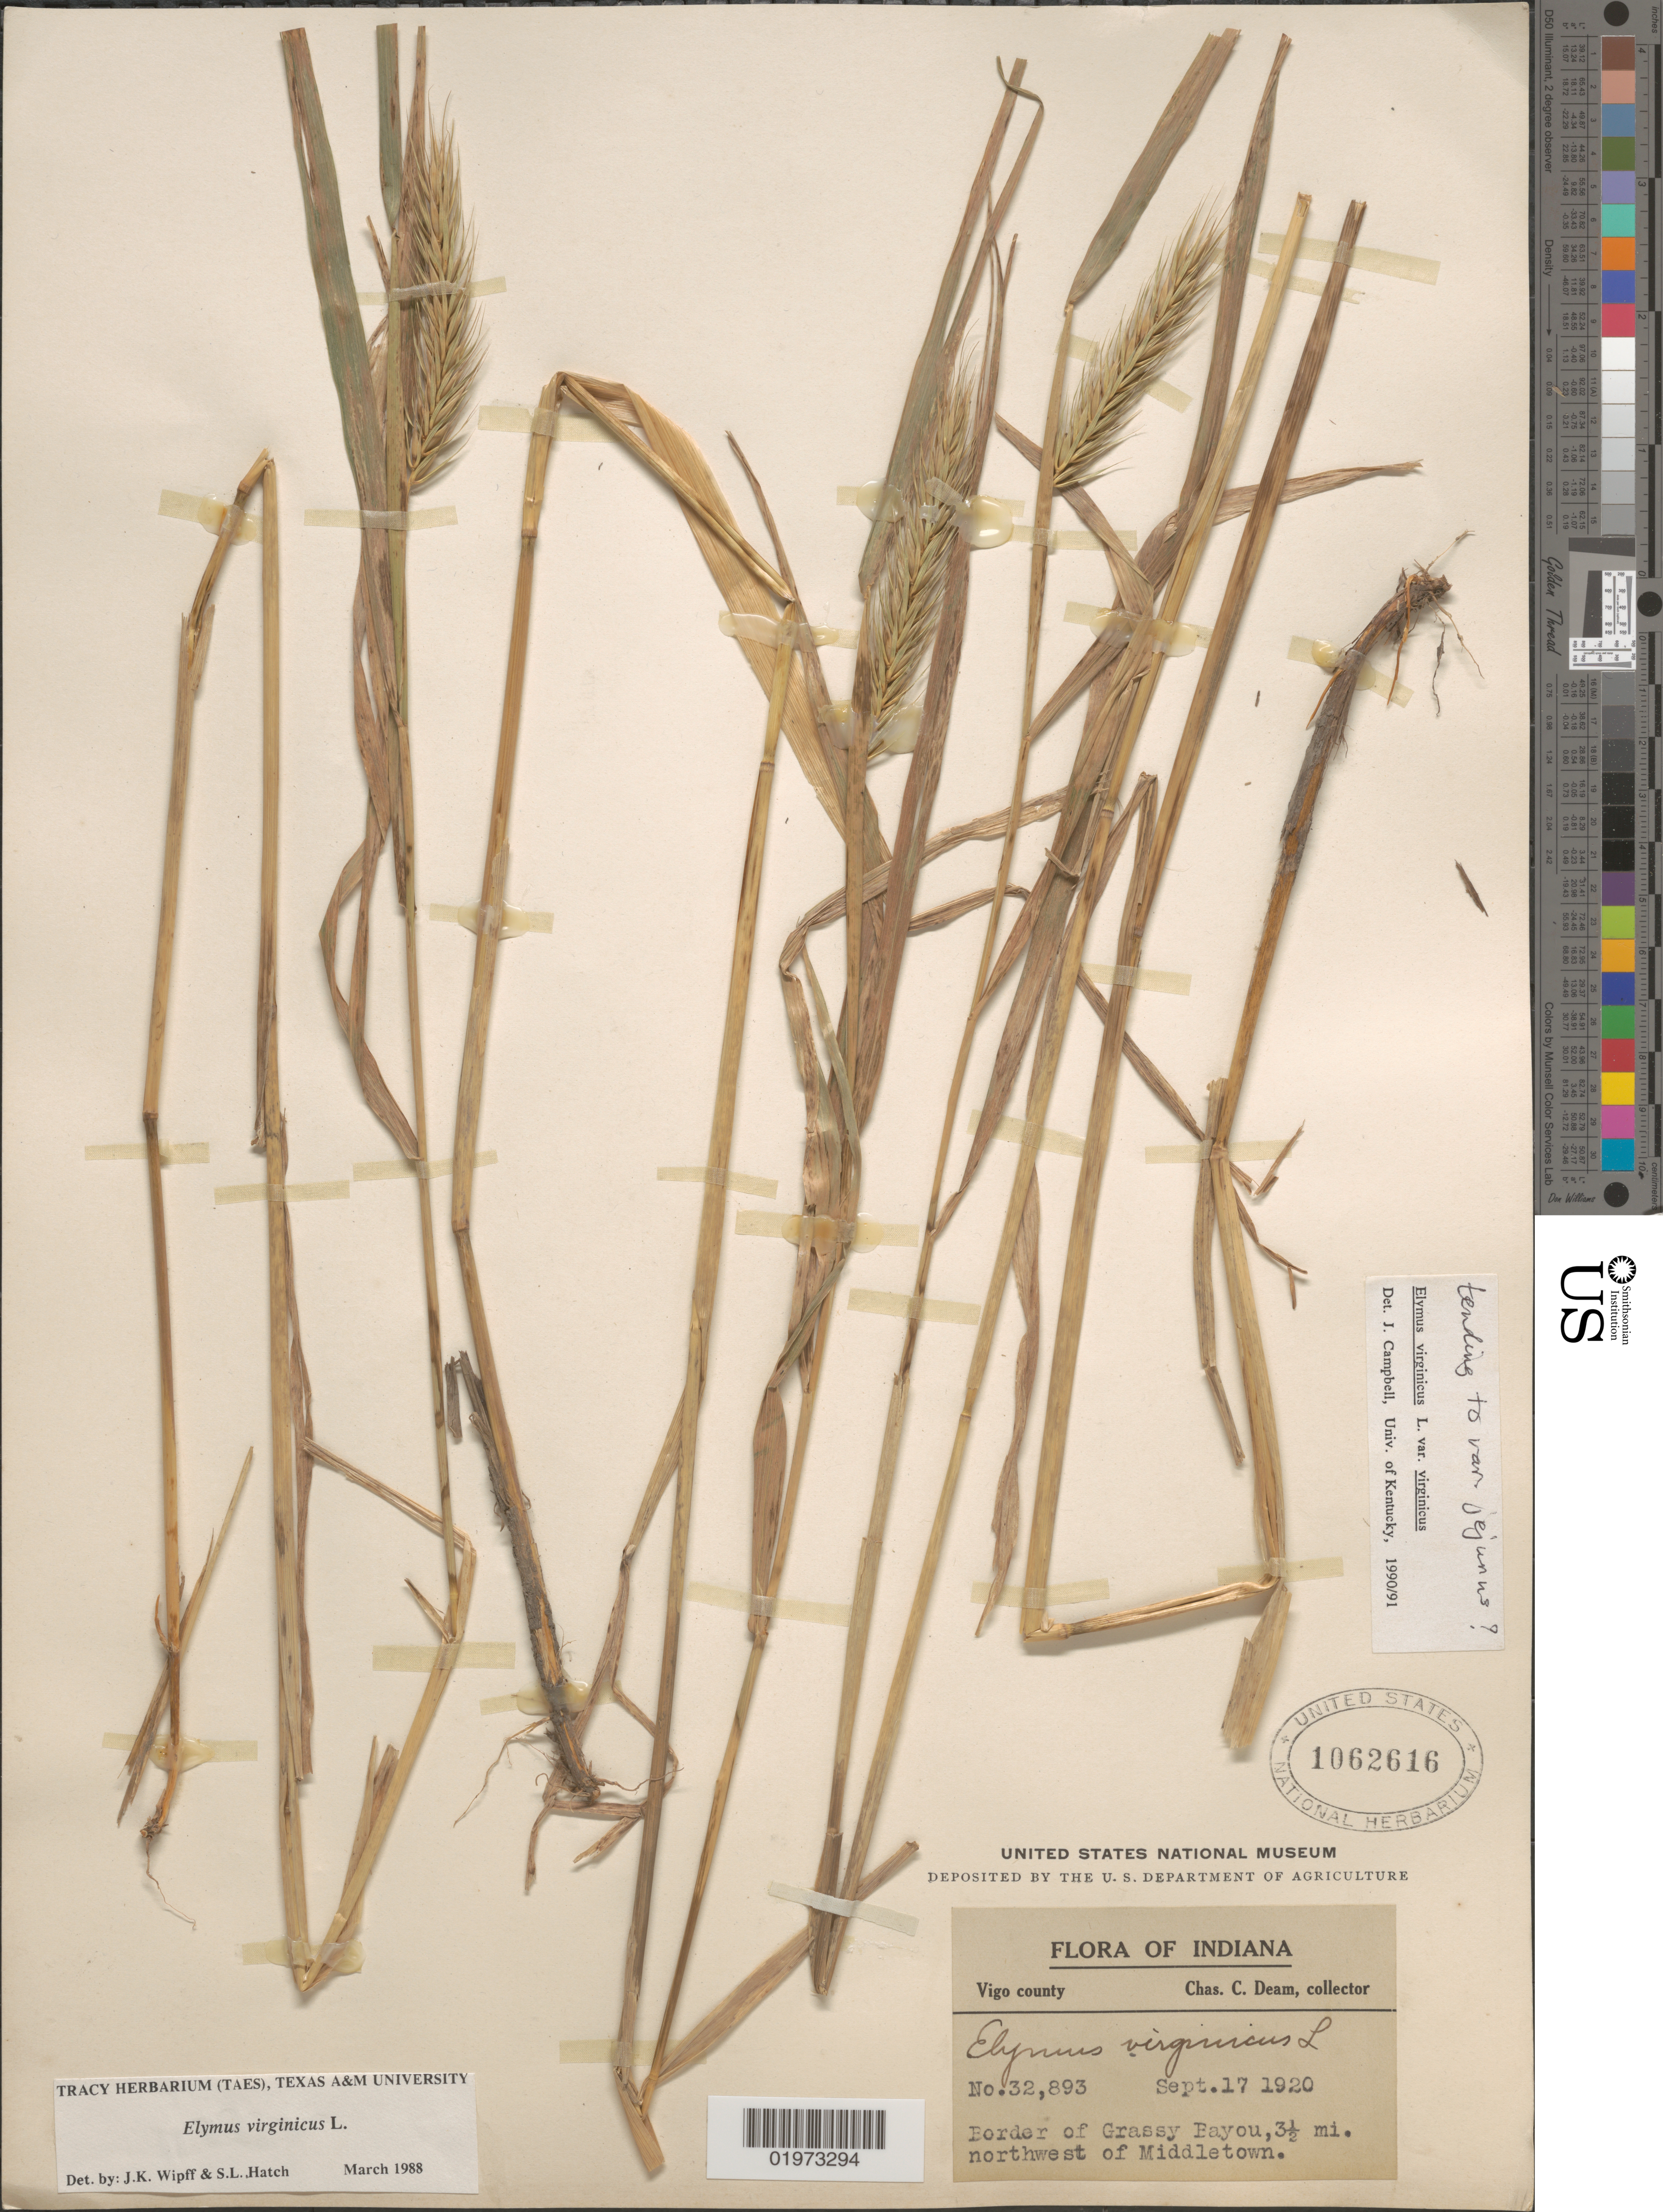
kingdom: Plantae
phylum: Tracheophyta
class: Liliopsida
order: Poales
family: Poaceae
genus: Elymus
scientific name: Elymus virginicus var. virginicus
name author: L.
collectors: C. C. Deam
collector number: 32893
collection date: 1920-09-17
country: United States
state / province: Indiana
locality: Vigo county. Border of Grassy Bayou, 3½ mi. northwest of Middletown.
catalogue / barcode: US 1062616